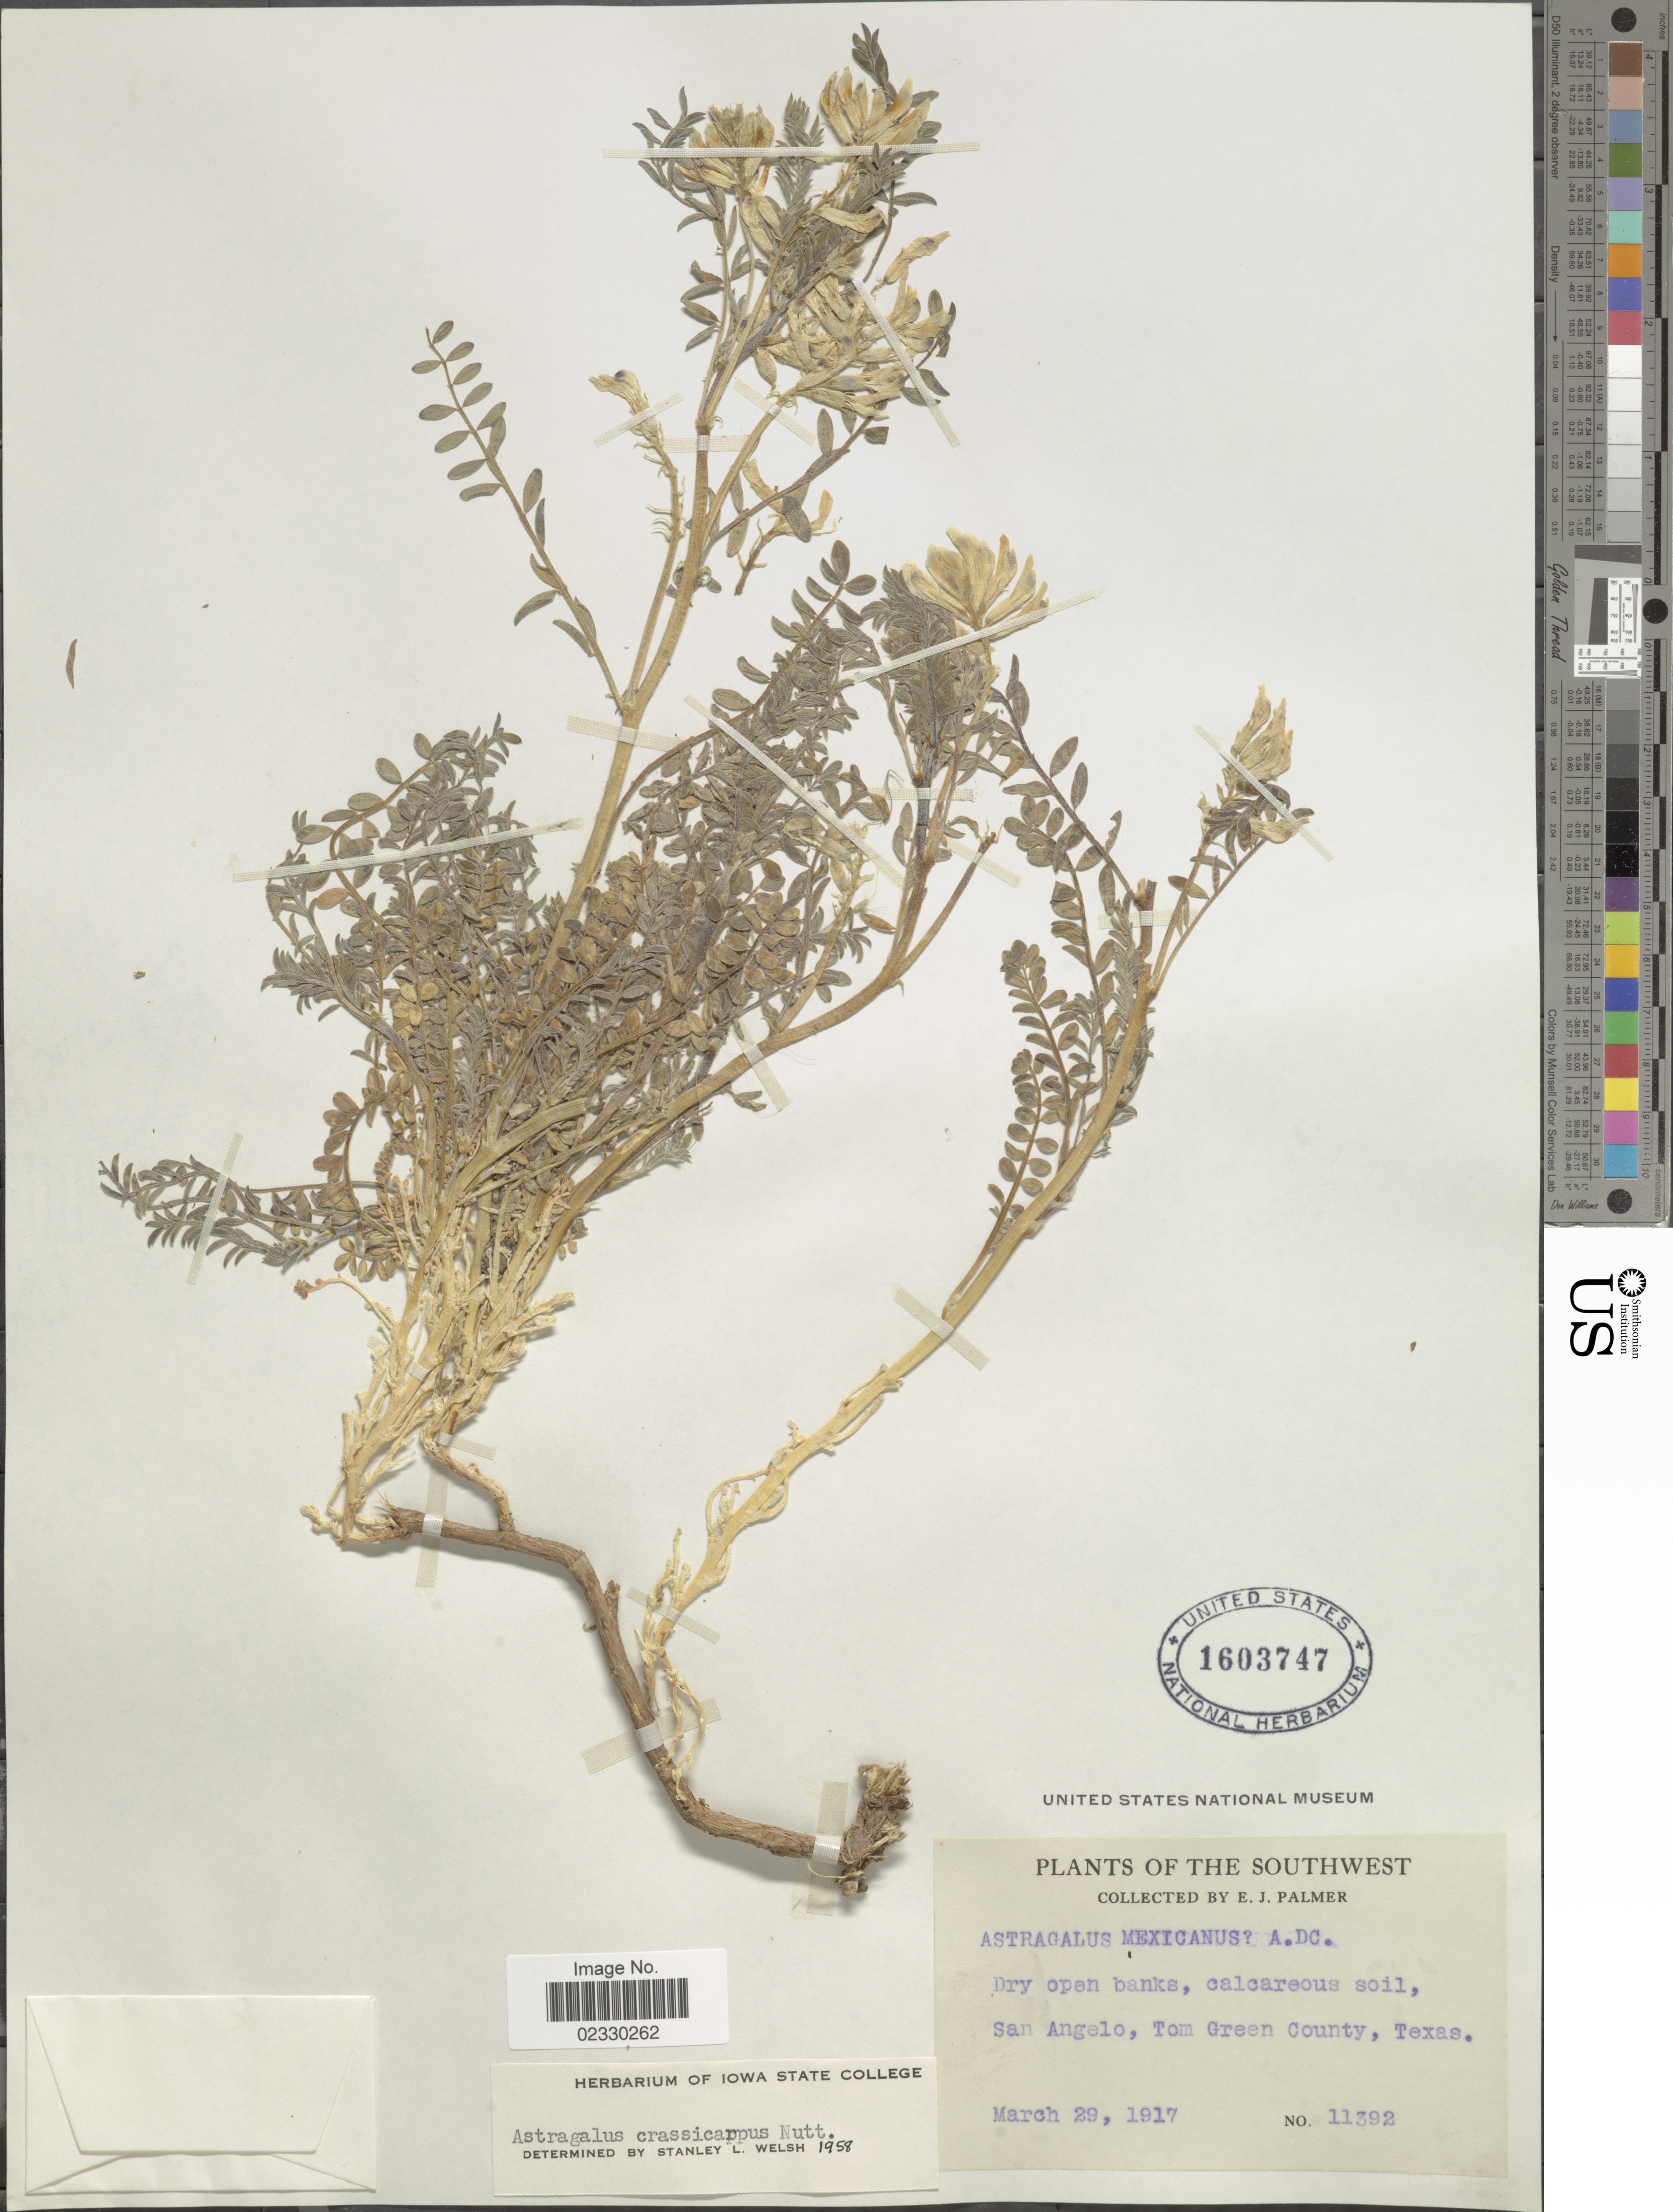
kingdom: Plantae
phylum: Tracheophyta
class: Magnoliopsida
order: Fabales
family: Fabaceae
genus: Astragalus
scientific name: Astragalus crassicarpus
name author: Nutt.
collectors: E. J. Palmer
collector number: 11392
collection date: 1917-03-29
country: United States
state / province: Texas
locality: Southwest, dry open banks, San Angelo, Tom Green County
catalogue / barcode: US 1603747